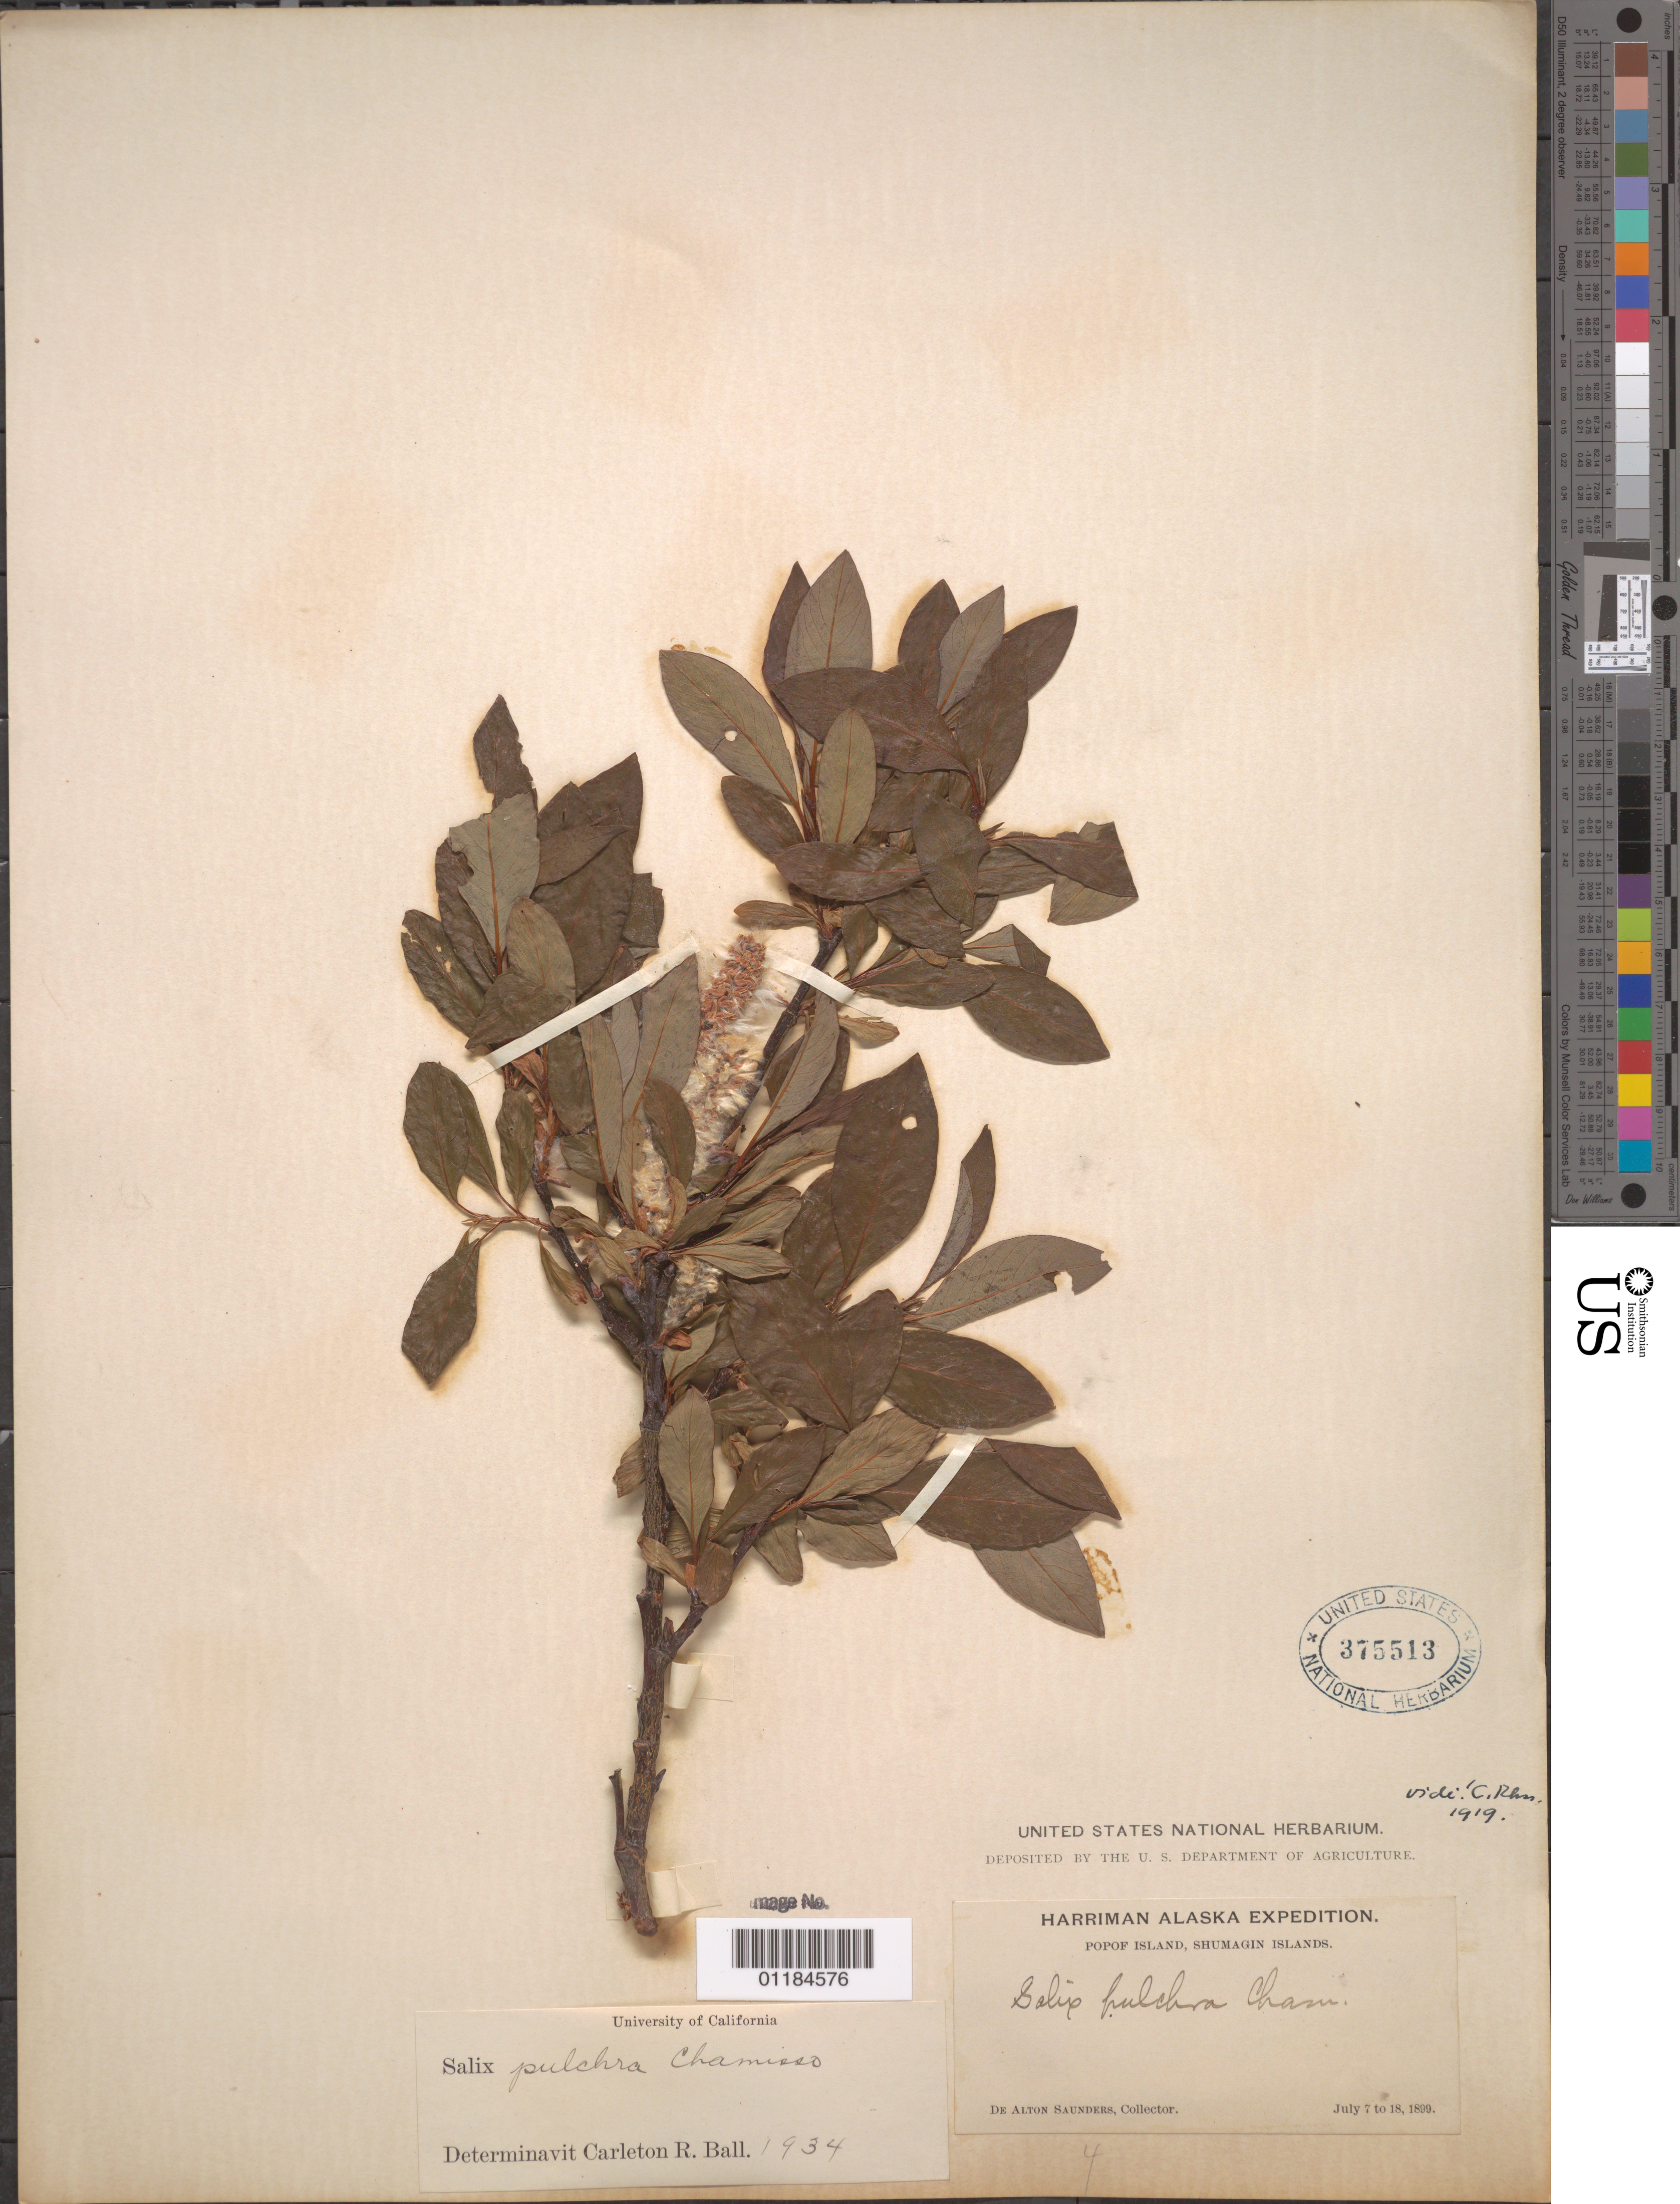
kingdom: Plantae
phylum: Tracheophyta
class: Magnoliopsida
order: Malpighiales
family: Salicaceae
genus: Salix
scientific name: Salix pulchra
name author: Cham.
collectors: D. A. Saunders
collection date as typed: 7 Jul 1899 to 18 Jul 1899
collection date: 1899-07-07/1899-07-18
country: United States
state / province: Alaska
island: Shumagin Islands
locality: Popof Island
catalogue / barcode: US 375513